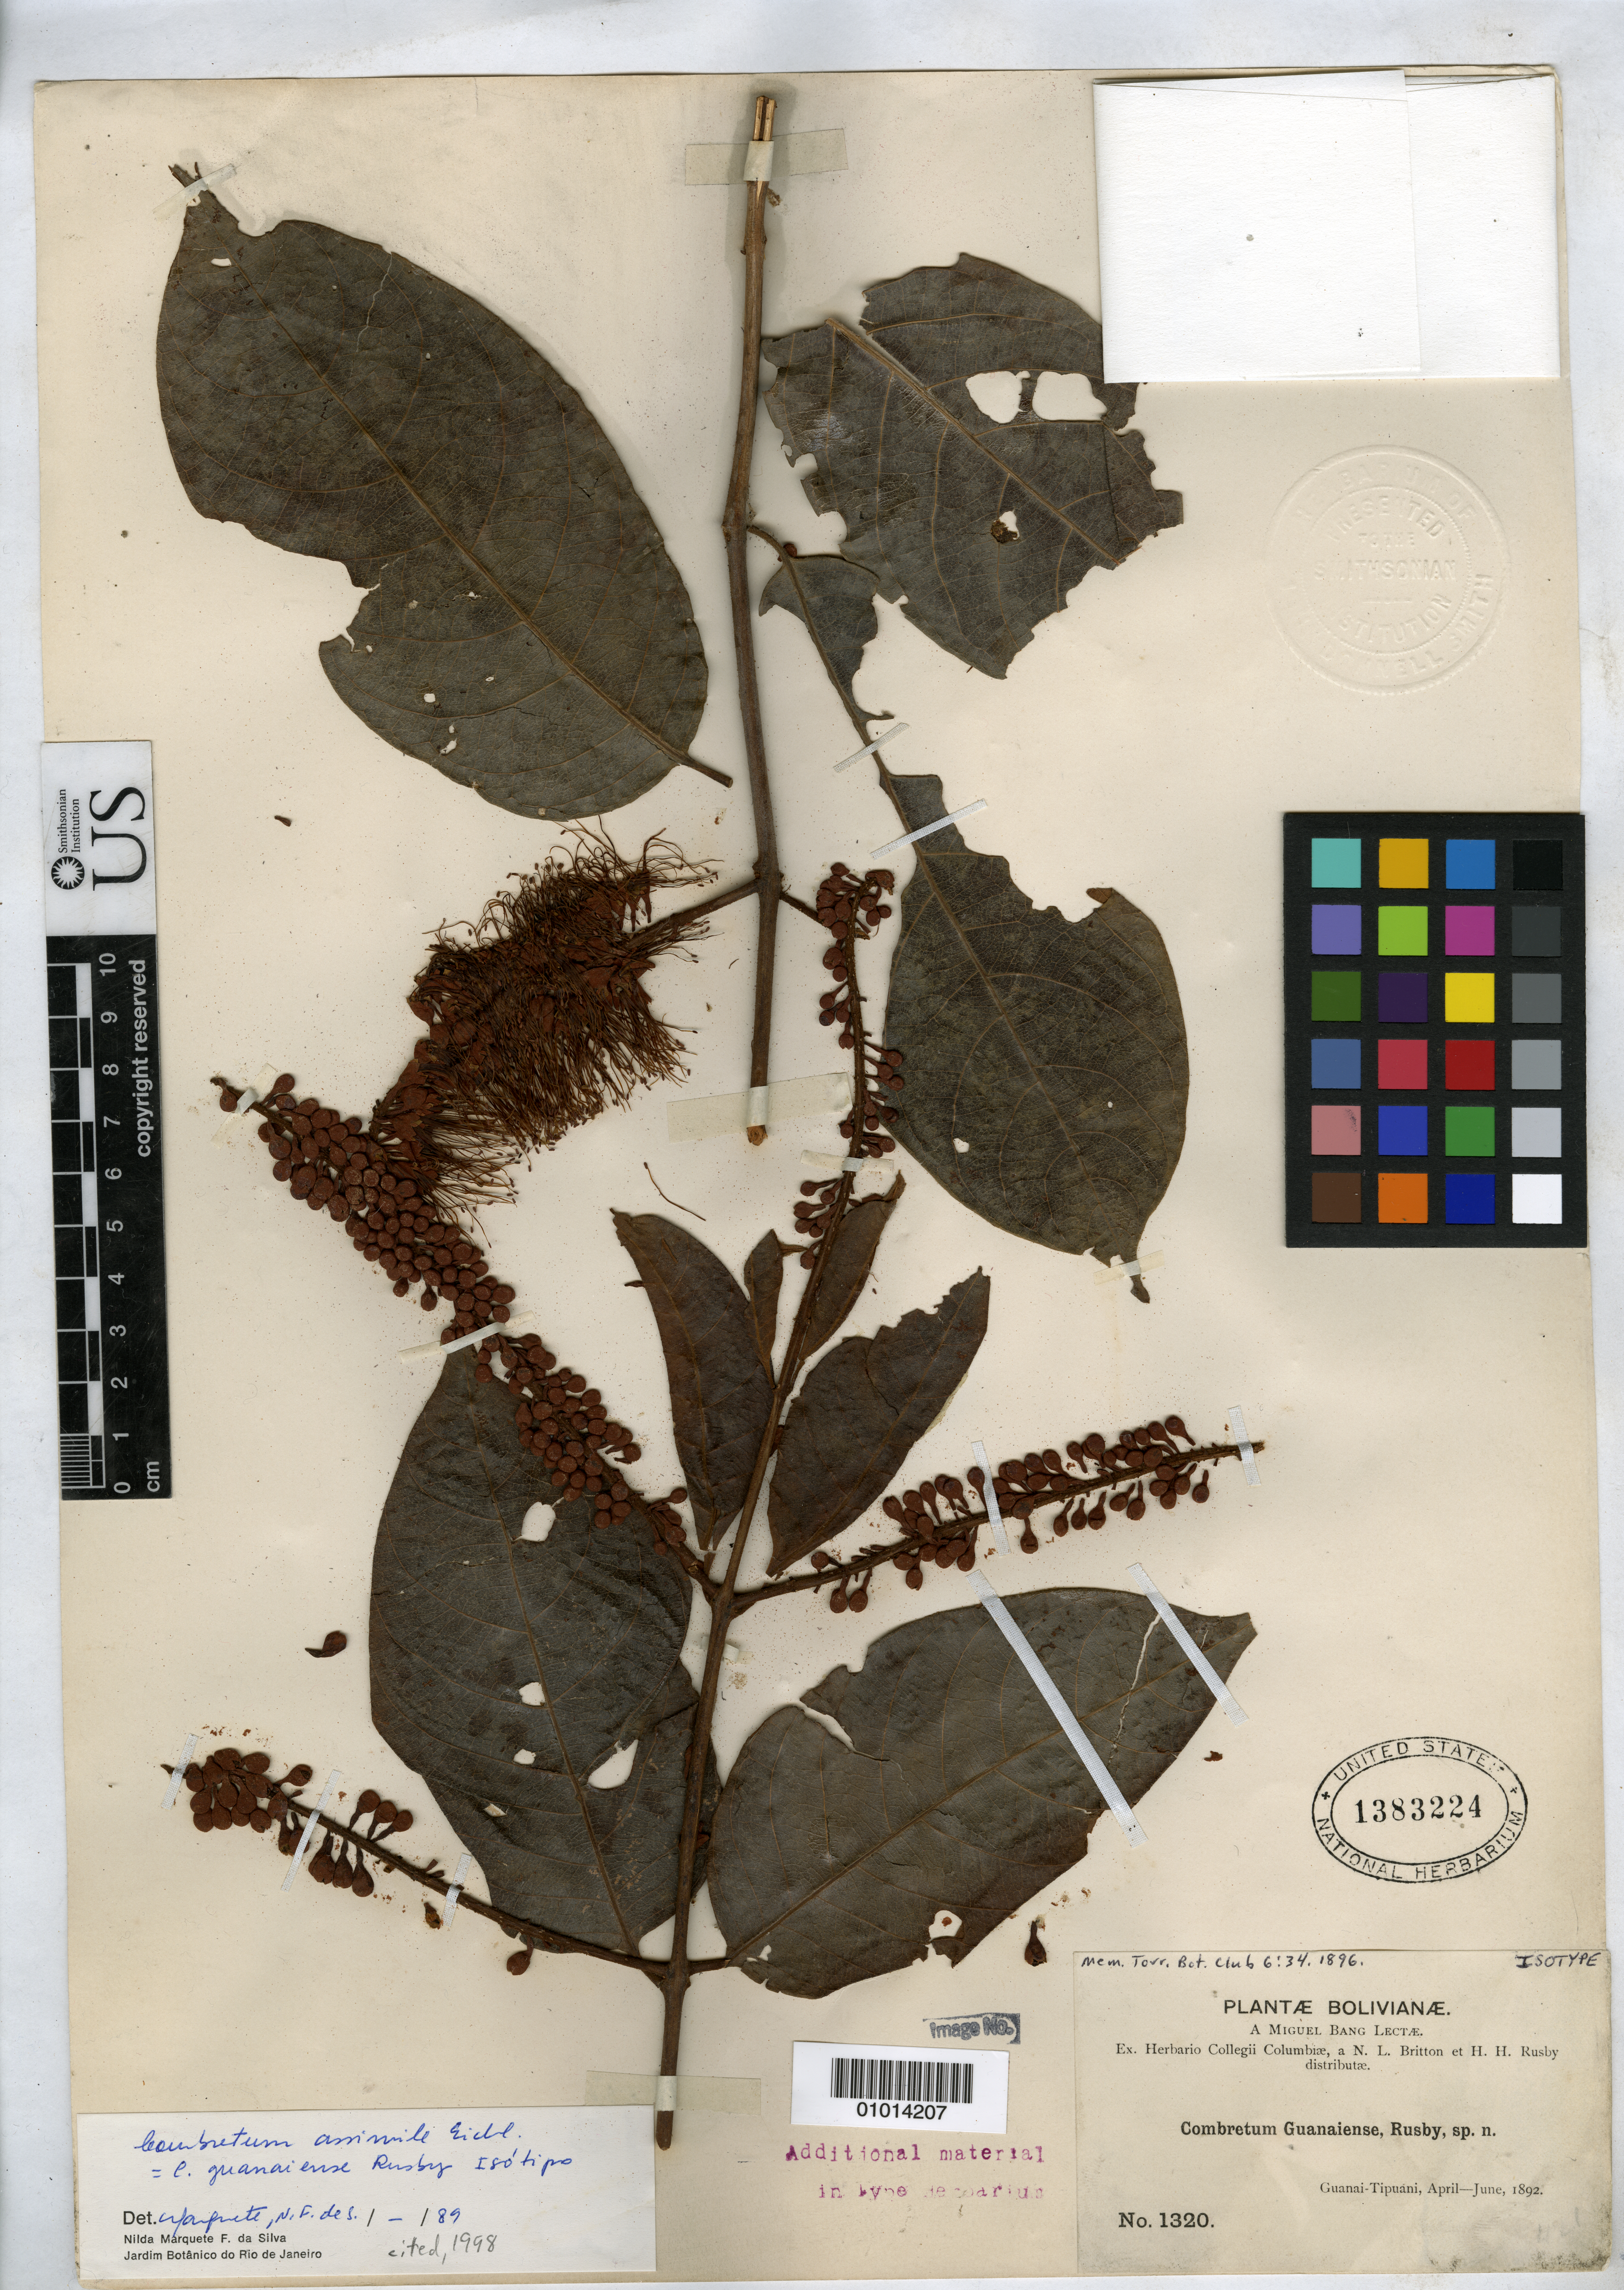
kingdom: Plantae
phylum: Tracheophyta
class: Magnoliopsida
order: Myrtales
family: Combretaceae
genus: Combretum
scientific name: Combretum guanaiense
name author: Rusby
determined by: Marquete Ferreira da Silva, N.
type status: Type Collection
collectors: M. Bang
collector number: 1320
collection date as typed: Apr 1892 to -- Jun 1892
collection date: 1892-04/1892-06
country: Bolivia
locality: Guanai - Tipuani.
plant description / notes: Specimen ex John Donnell Smith herbarium.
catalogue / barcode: US 1383224